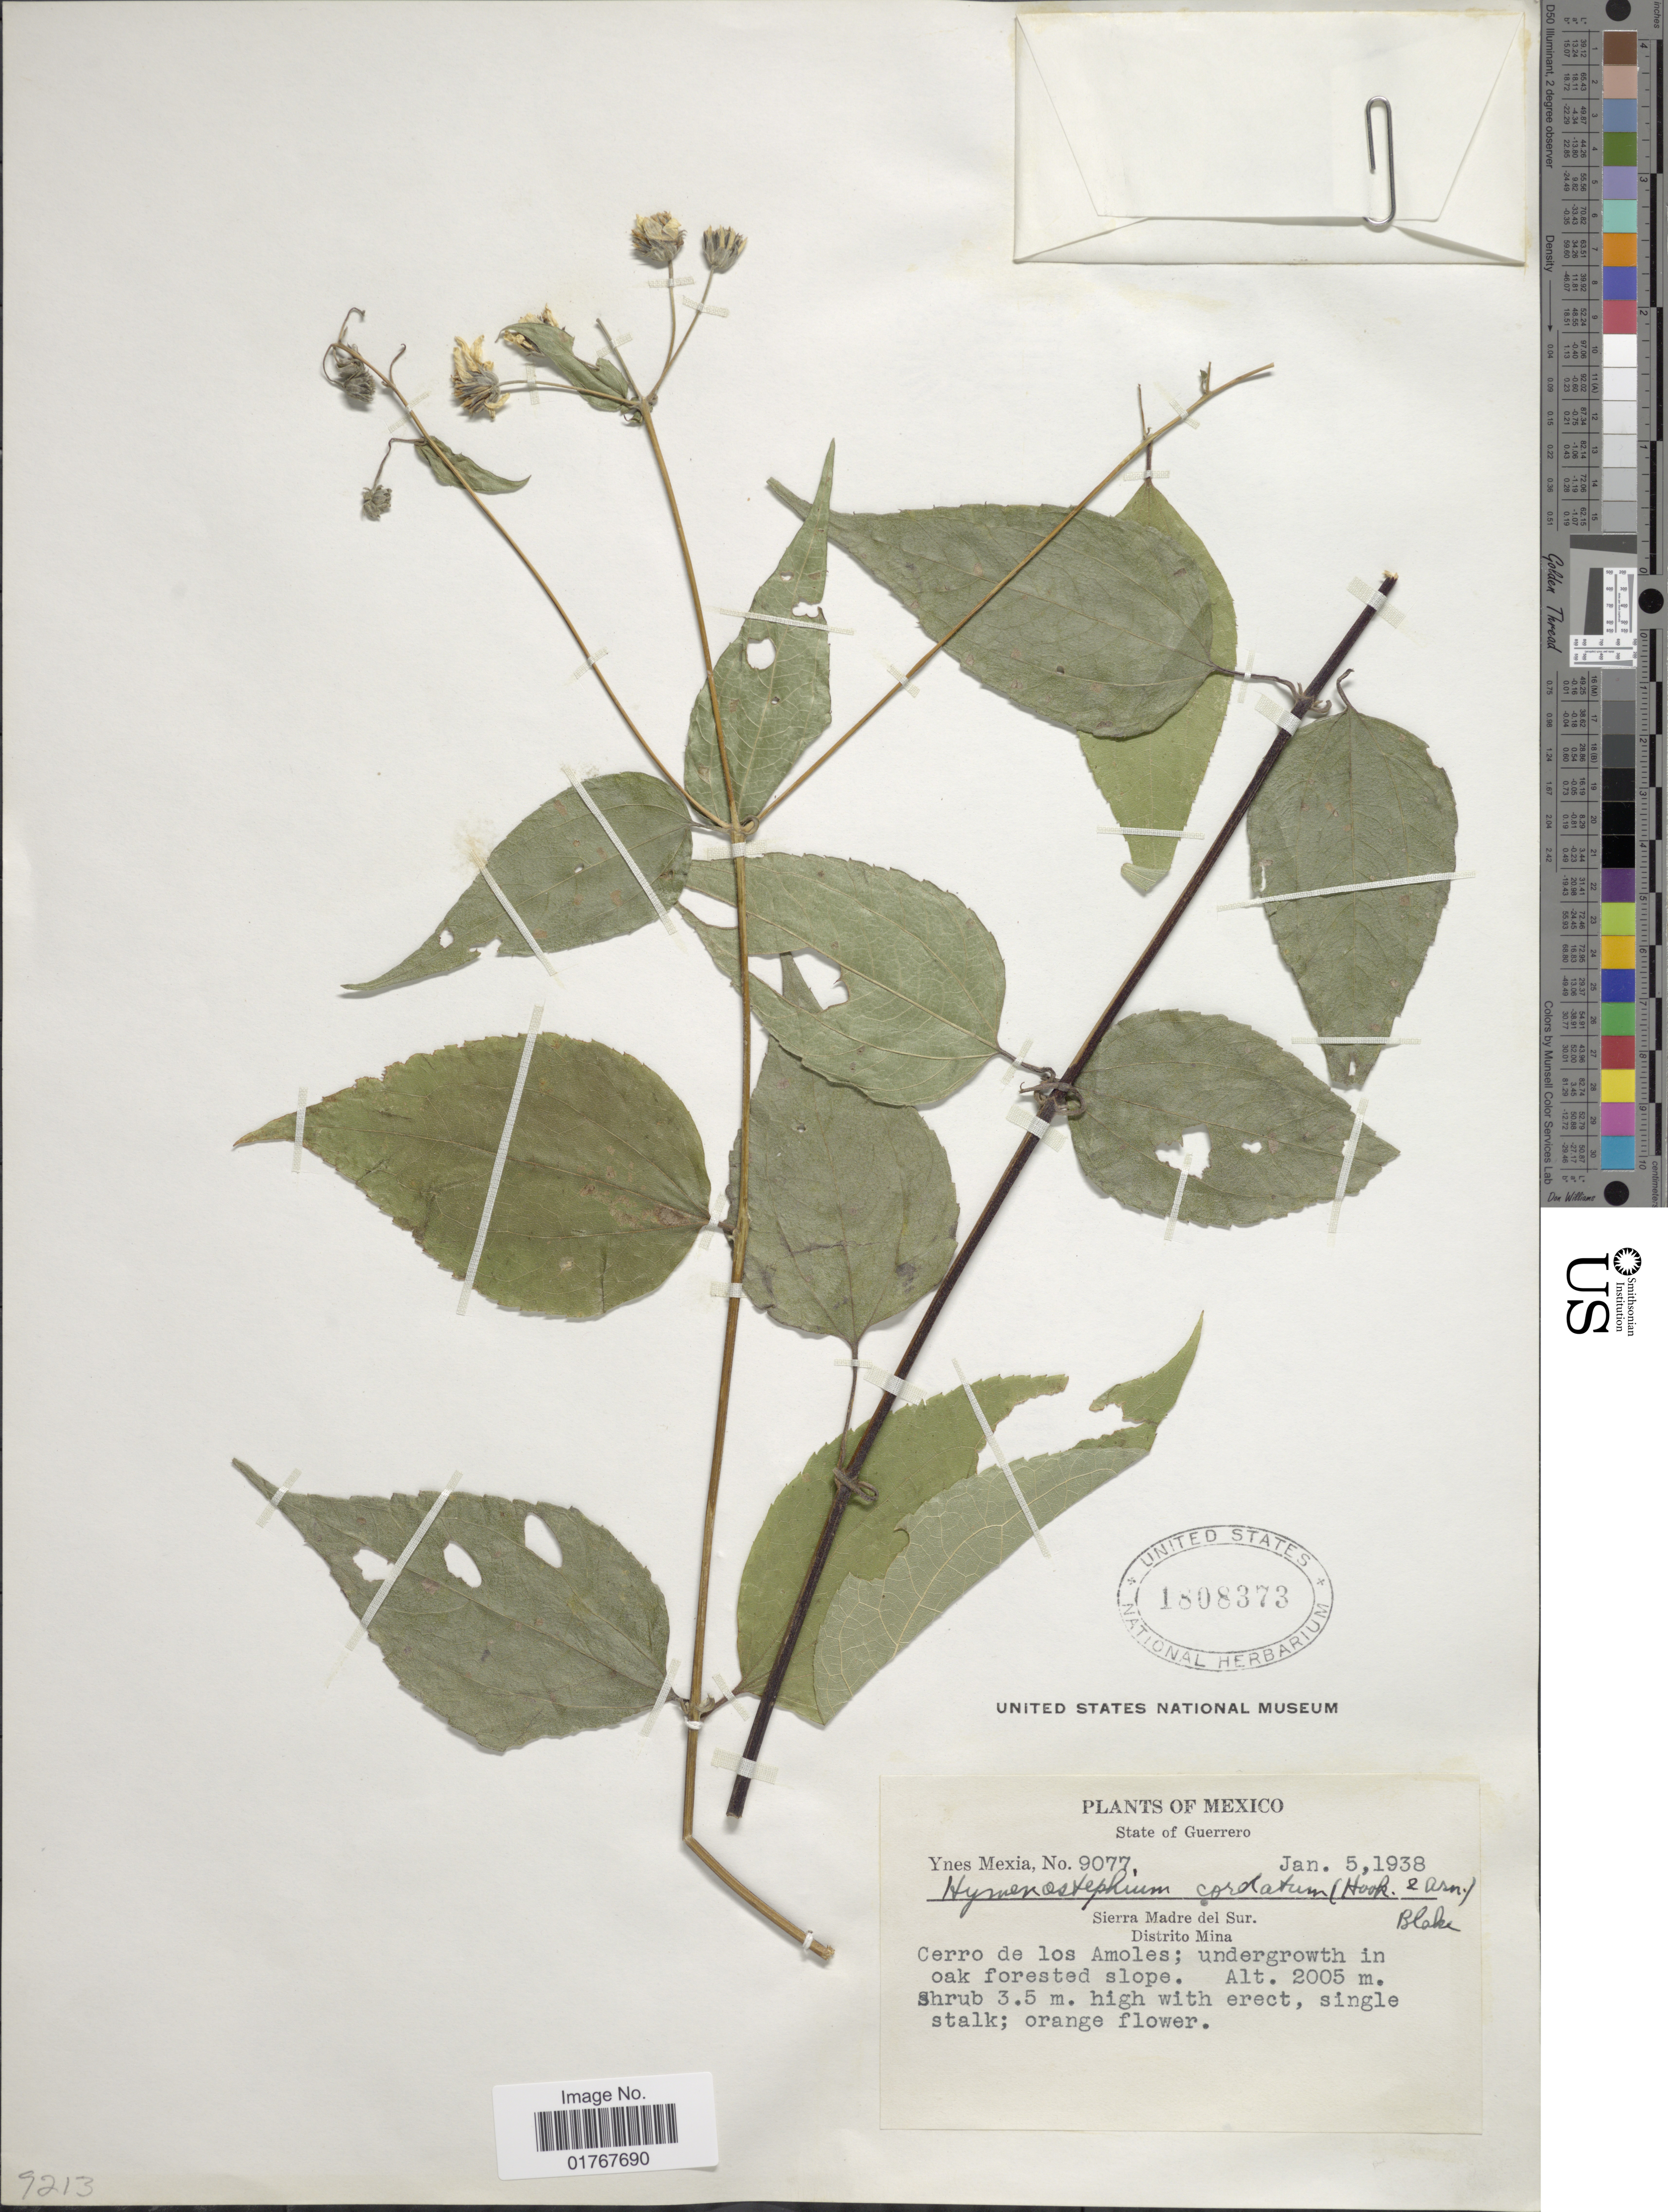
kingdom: Plantae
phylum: Tracheophyta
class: Magnoliopsida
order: Asterales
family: Asteraceae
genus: Viguiera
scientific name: Viguiera cordata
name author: (Hook. & Arn.) D'Arcy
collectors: Y. Mexia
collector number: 9077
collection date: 1938-01-05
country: Mexico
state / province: Guerrero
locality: Sierra Madre del Sur, Distrito Mina, Cerro de los Amoles; undergrowth in oak forested slope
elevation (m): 2005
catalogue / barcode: US 1808373